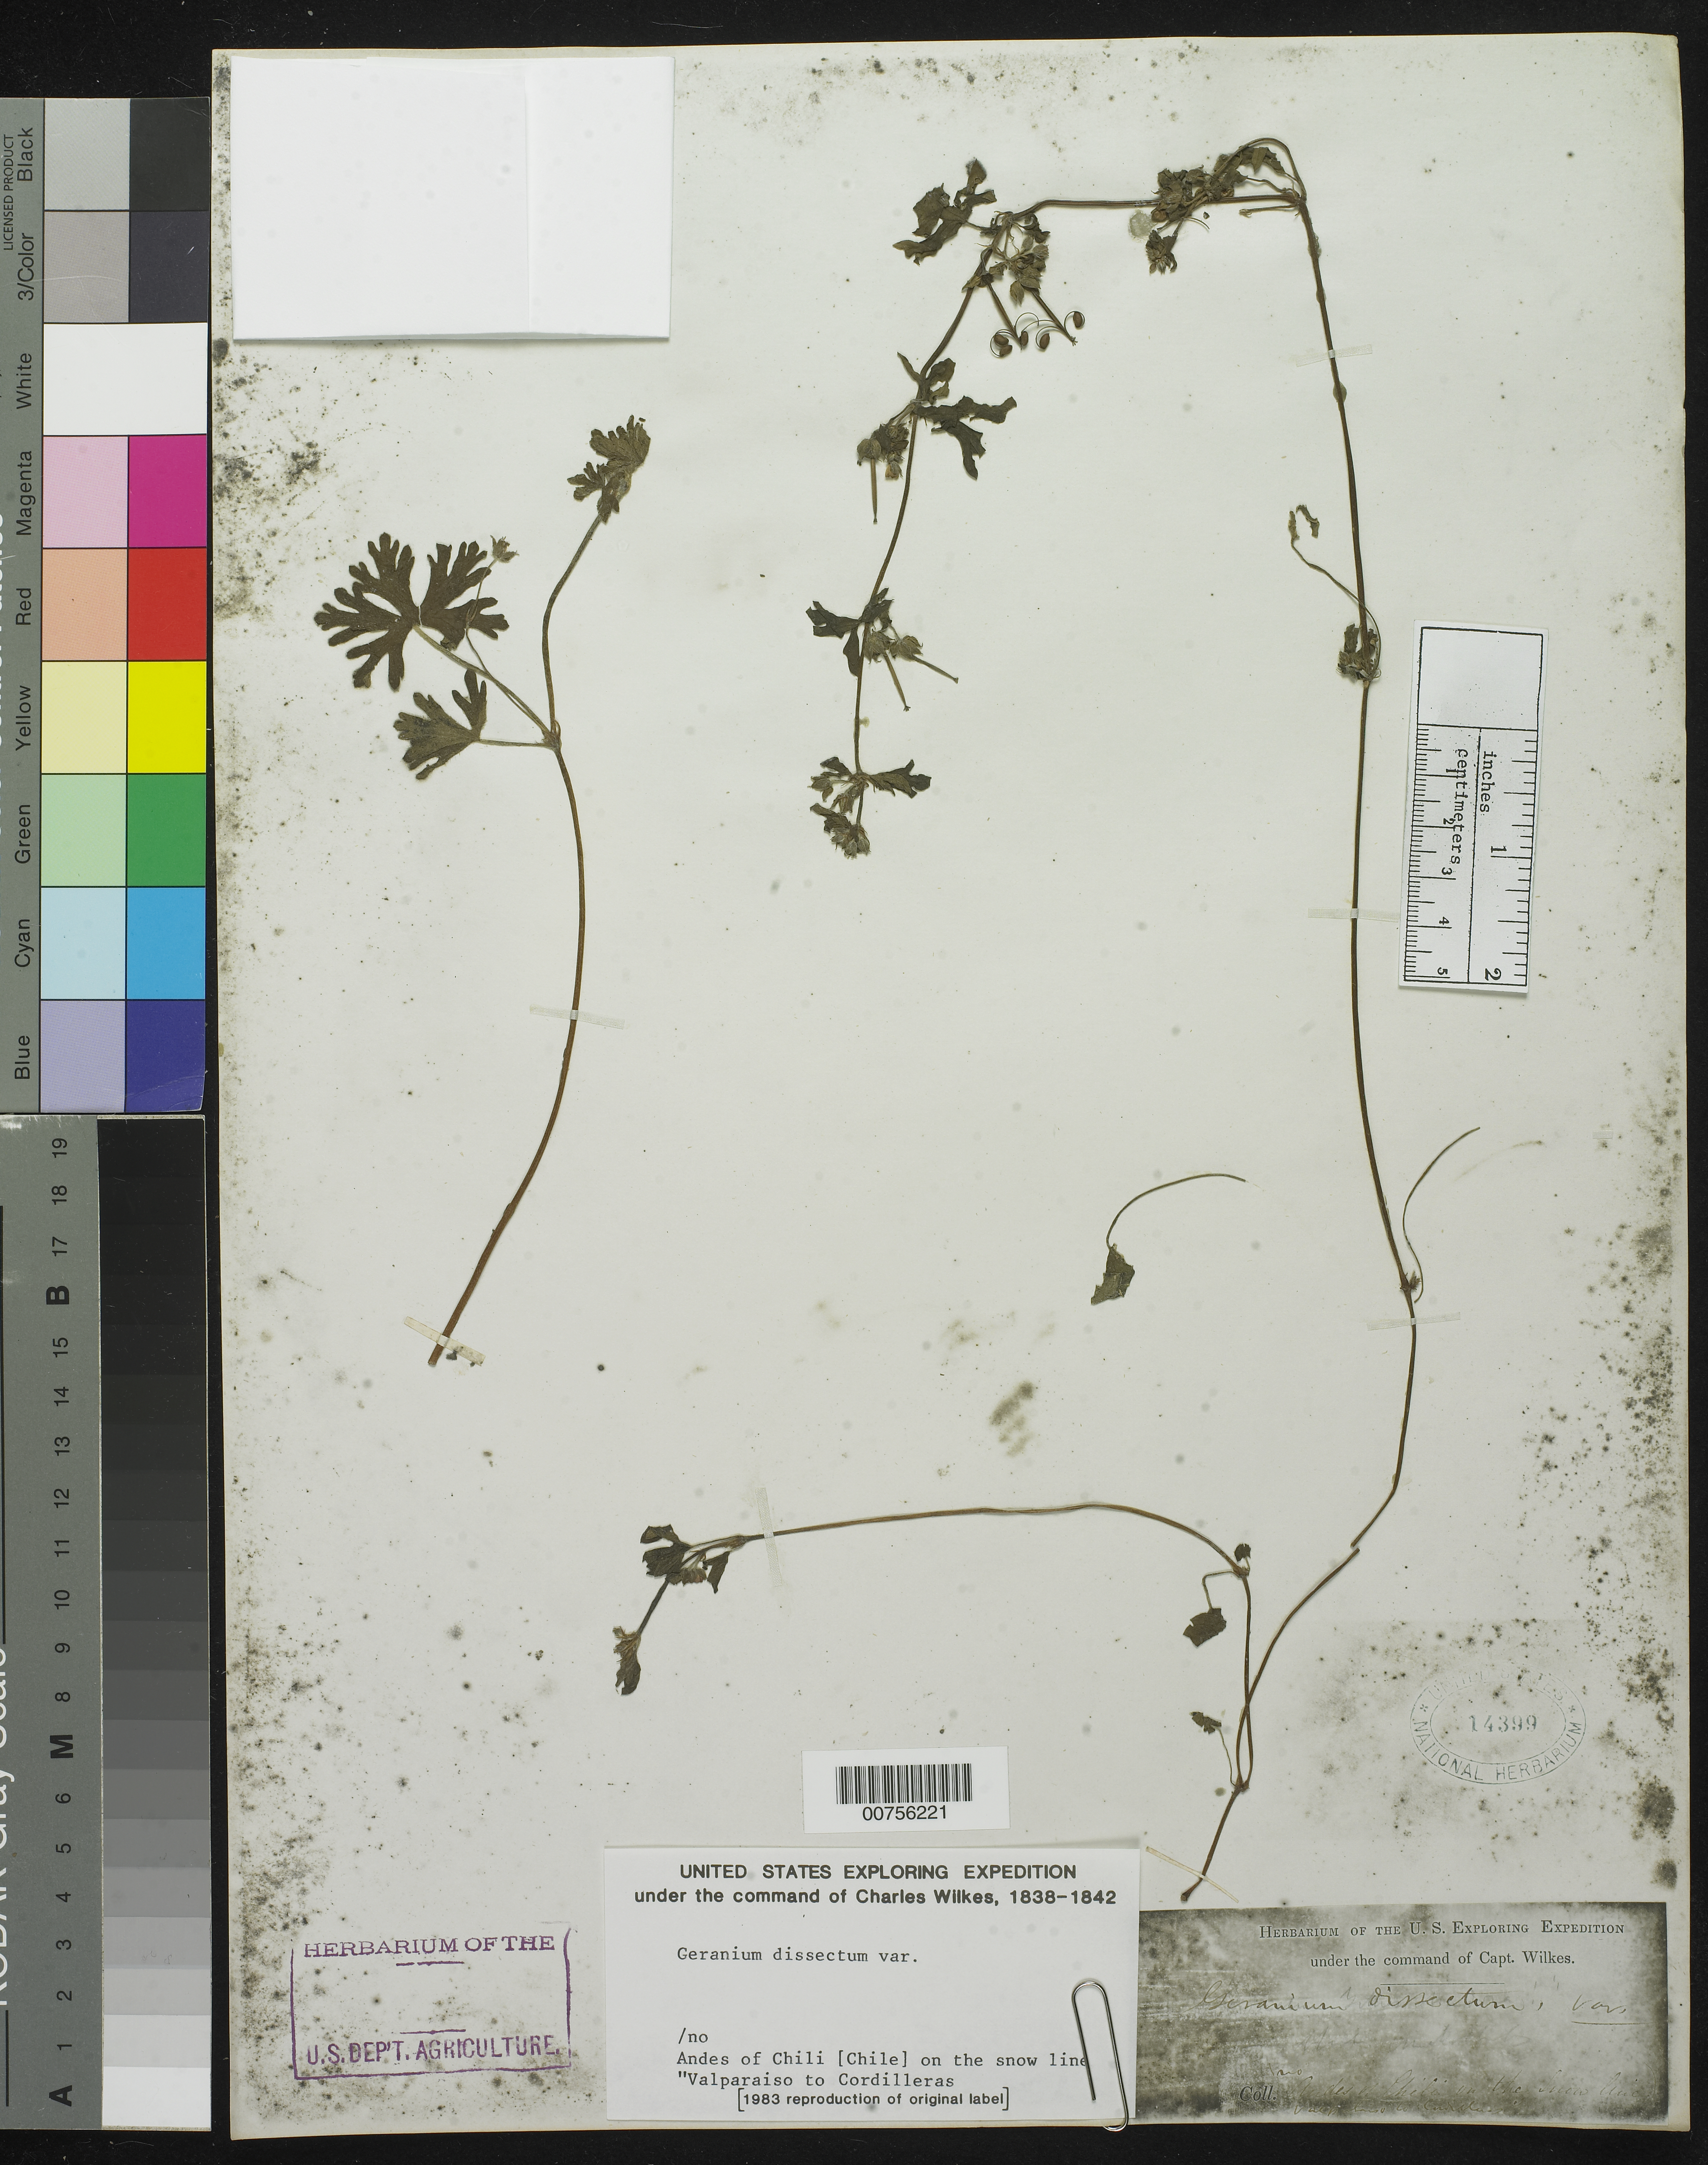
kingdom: Plantae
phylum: Tracheophyta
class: Magnoliopsida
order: Geraniales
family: Geraniaceae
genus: Geranium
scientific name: Geranium dissectum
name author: L.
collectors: Wilkes Explor. Exped.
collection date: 1838/1842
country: Chile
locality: Valparaiso to Cordilleras"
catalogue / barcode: US 14399